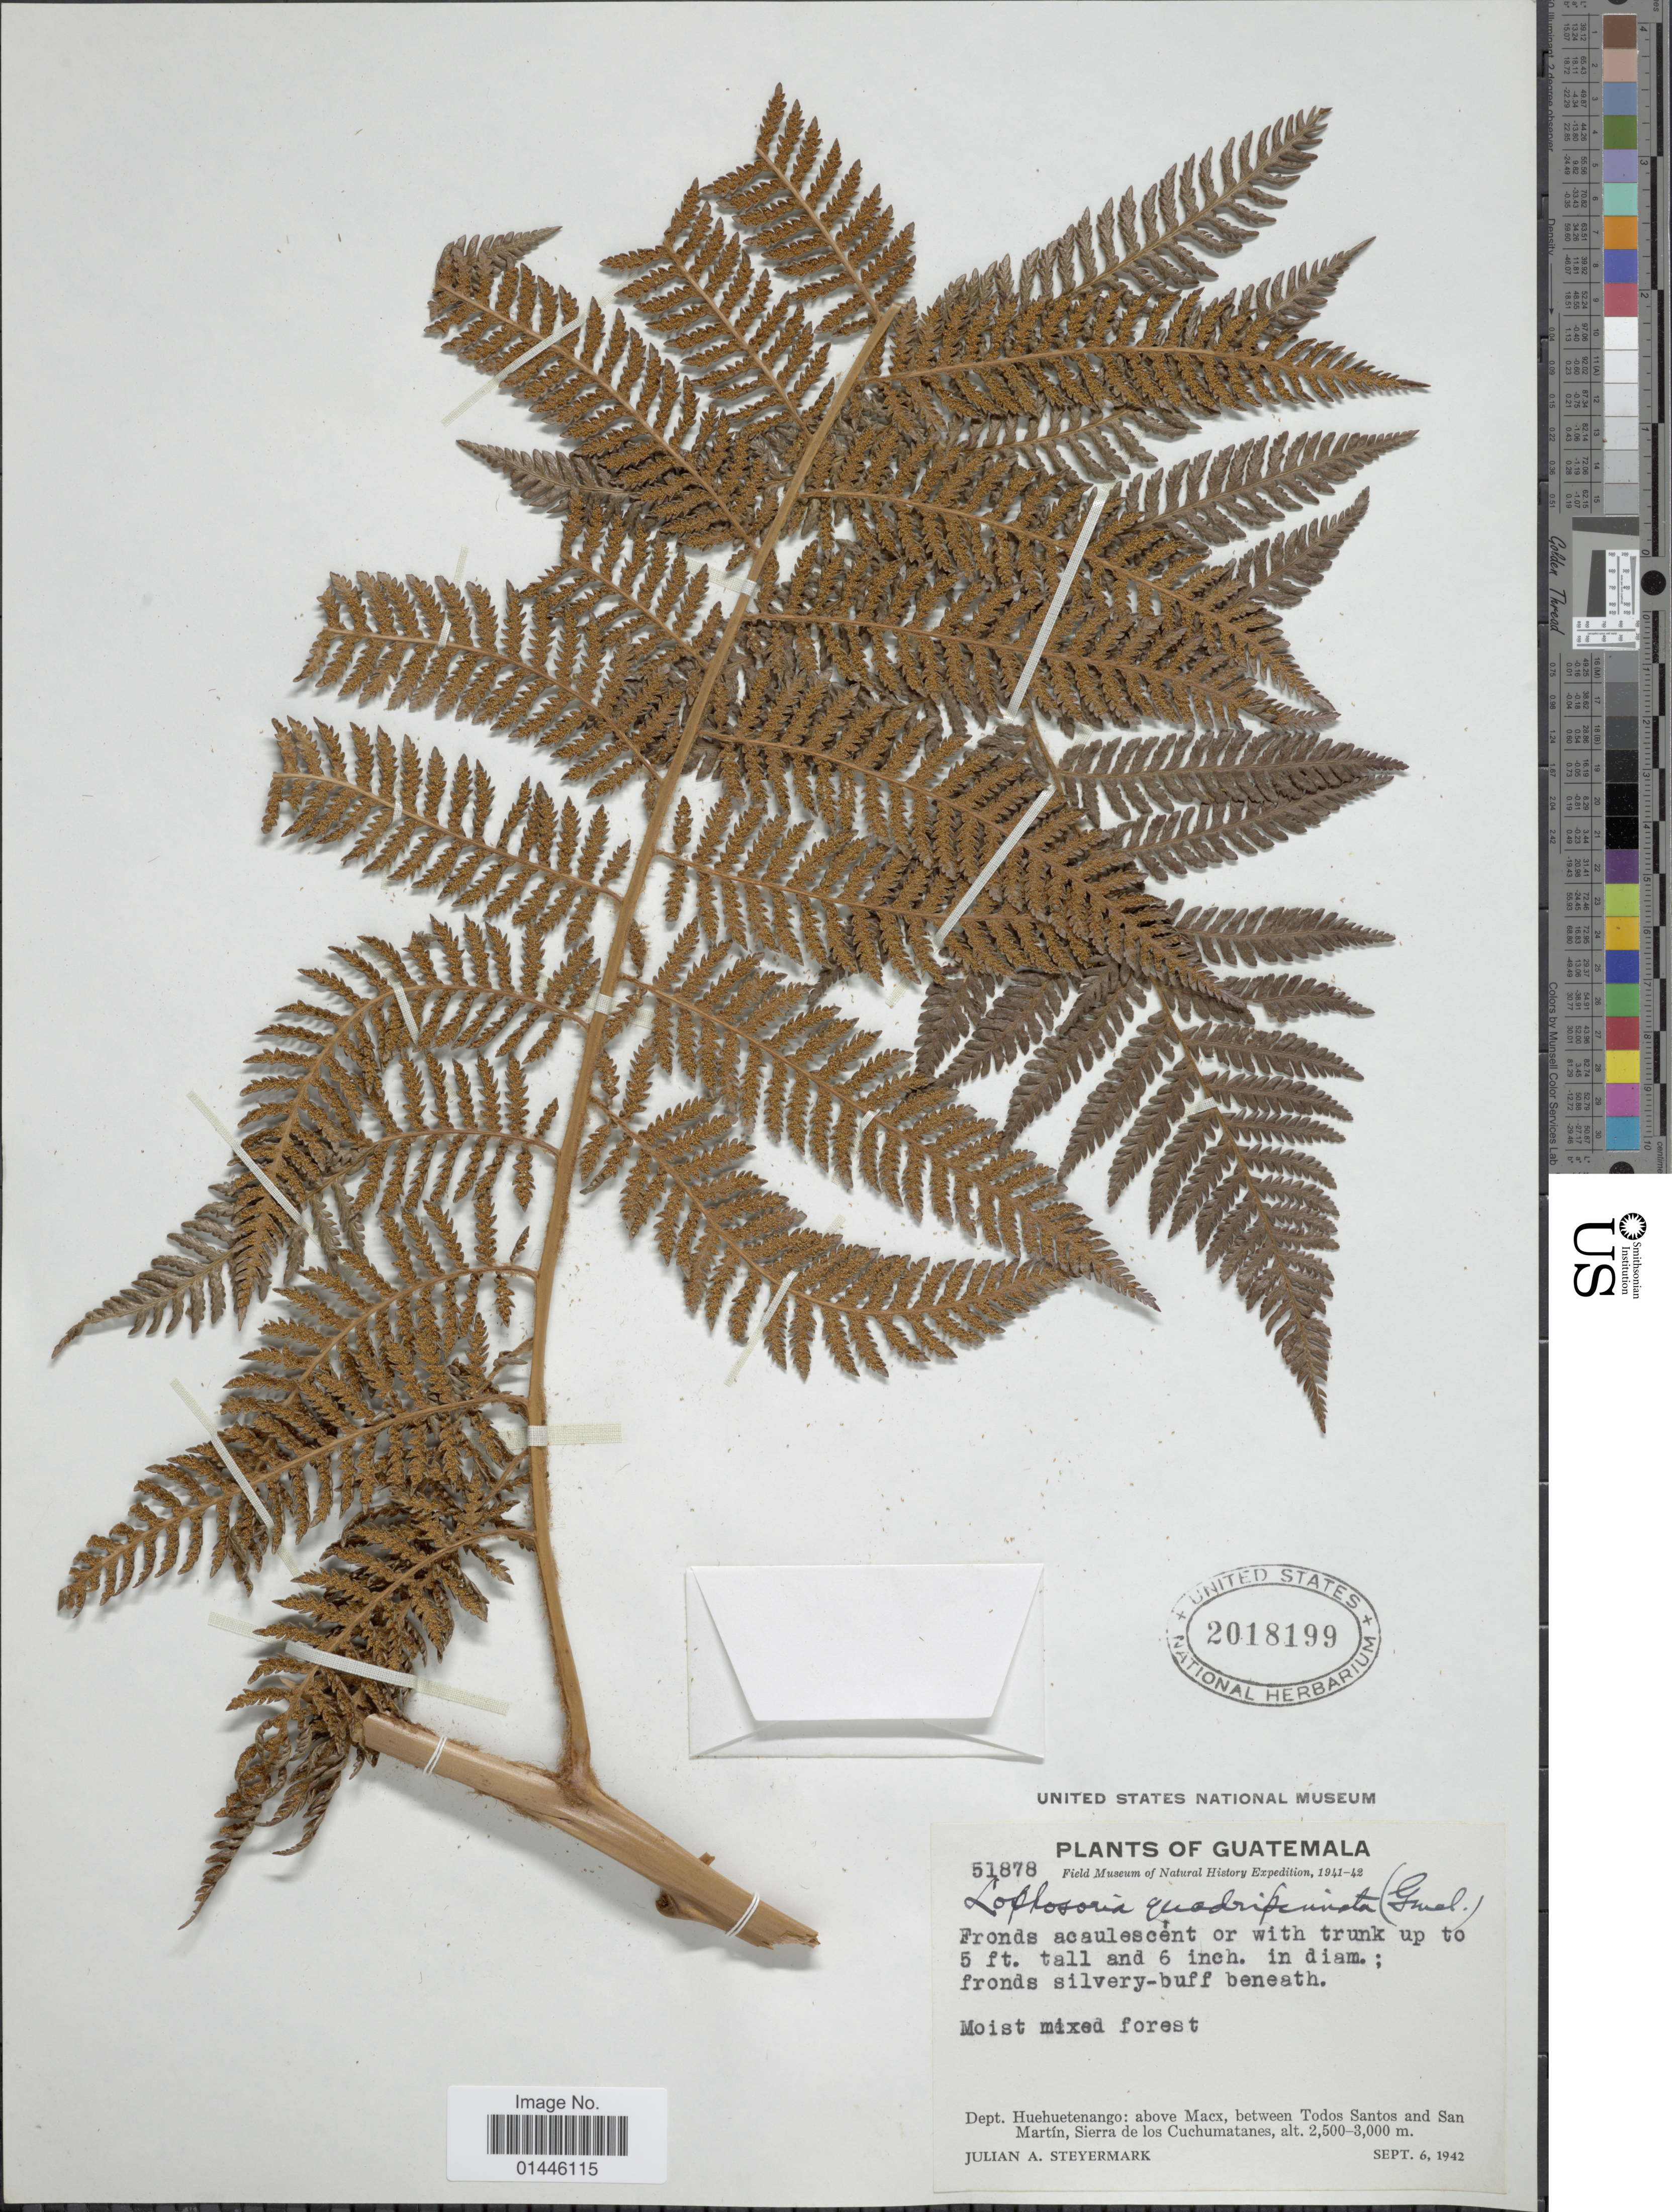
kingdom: Plantae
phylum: Tracheophyta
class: Polypodiopsida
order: Cyatheales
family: Dicksoniaceae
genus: Lophosoria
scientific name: Lophosoria quadripinnata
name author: (J.F. Gmel.) C. Chr.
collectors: J. Steyermark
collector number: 51878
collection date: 1942-09-06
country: Guatemala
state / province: Huehuetenango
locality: Above Macx, between Todos Santos and San Martín, Sierra de los Cuchumatanes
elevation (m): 2500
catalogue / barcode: US 2018199